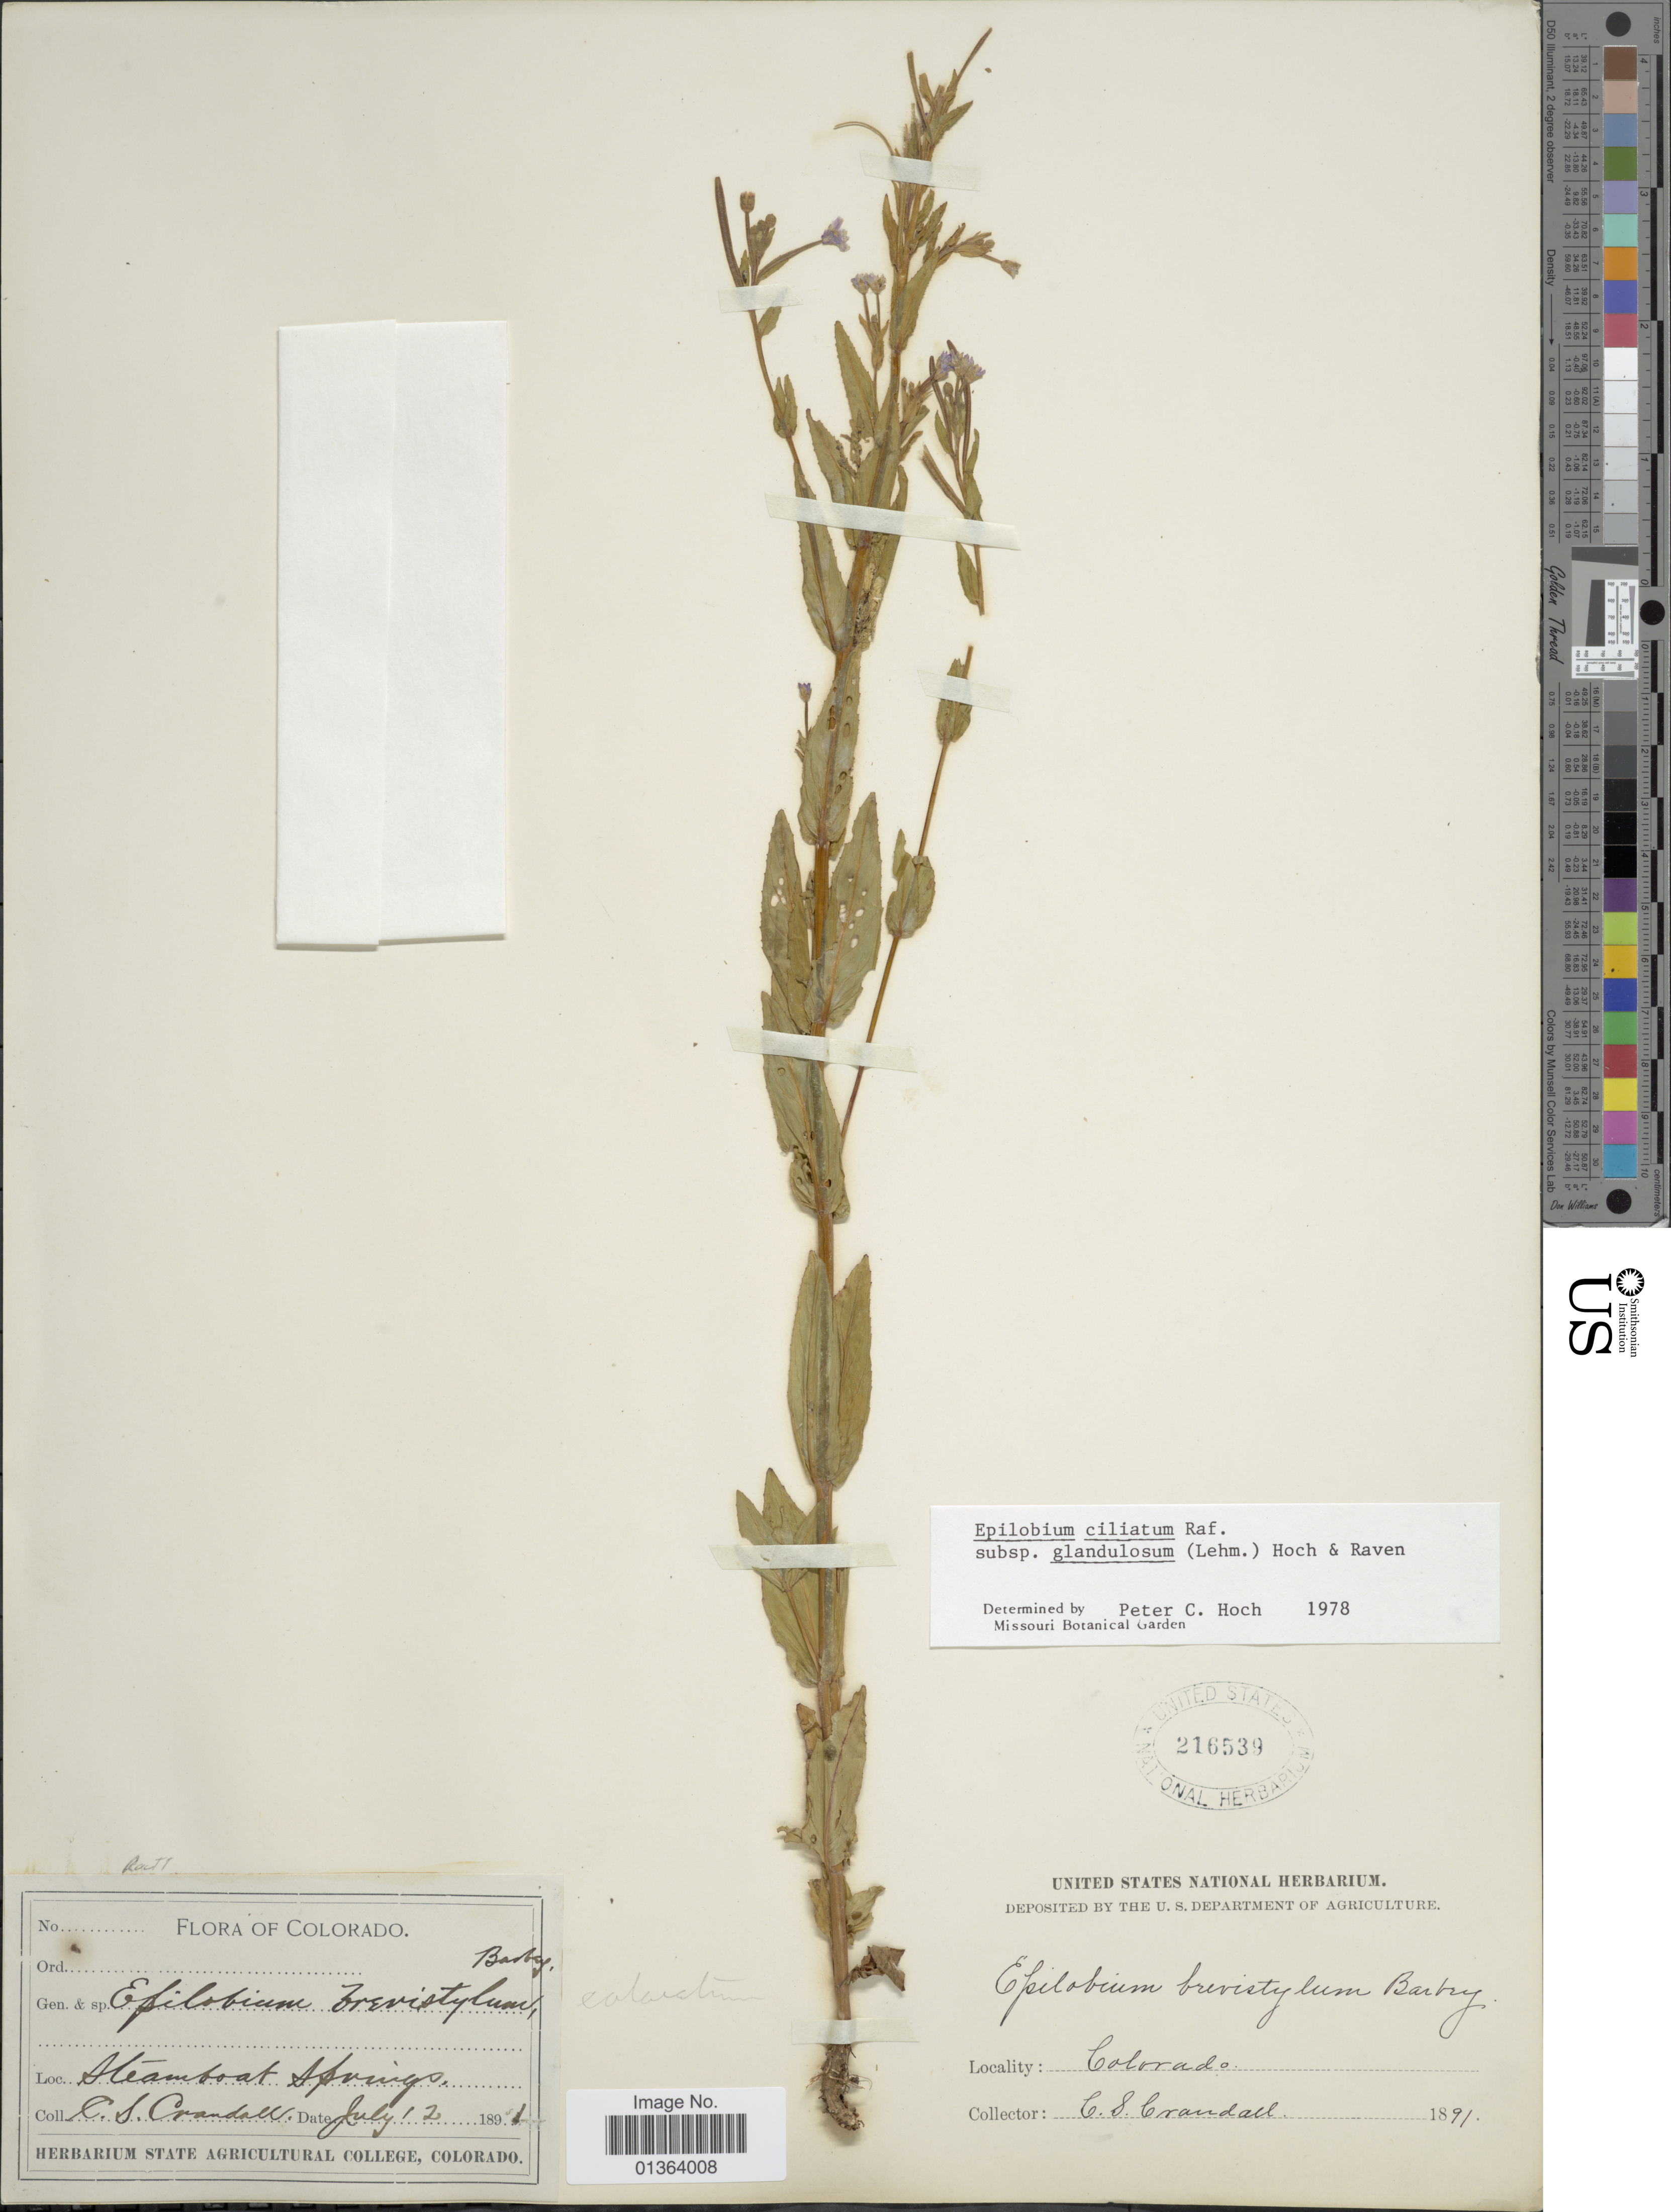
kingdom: Plantae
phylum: Tracheophyta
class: Magnoliopsida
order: Myrtales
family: Onagraceae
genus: Epilobium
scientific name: Epilobium ciliatum subsp. glandulosum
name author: (Lehm.) Hoch & P.H. Raven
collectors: C. Crandall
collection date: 1891-07-12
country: United States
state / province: Colorado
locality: Streamboat Springs.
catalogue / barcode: US 216539